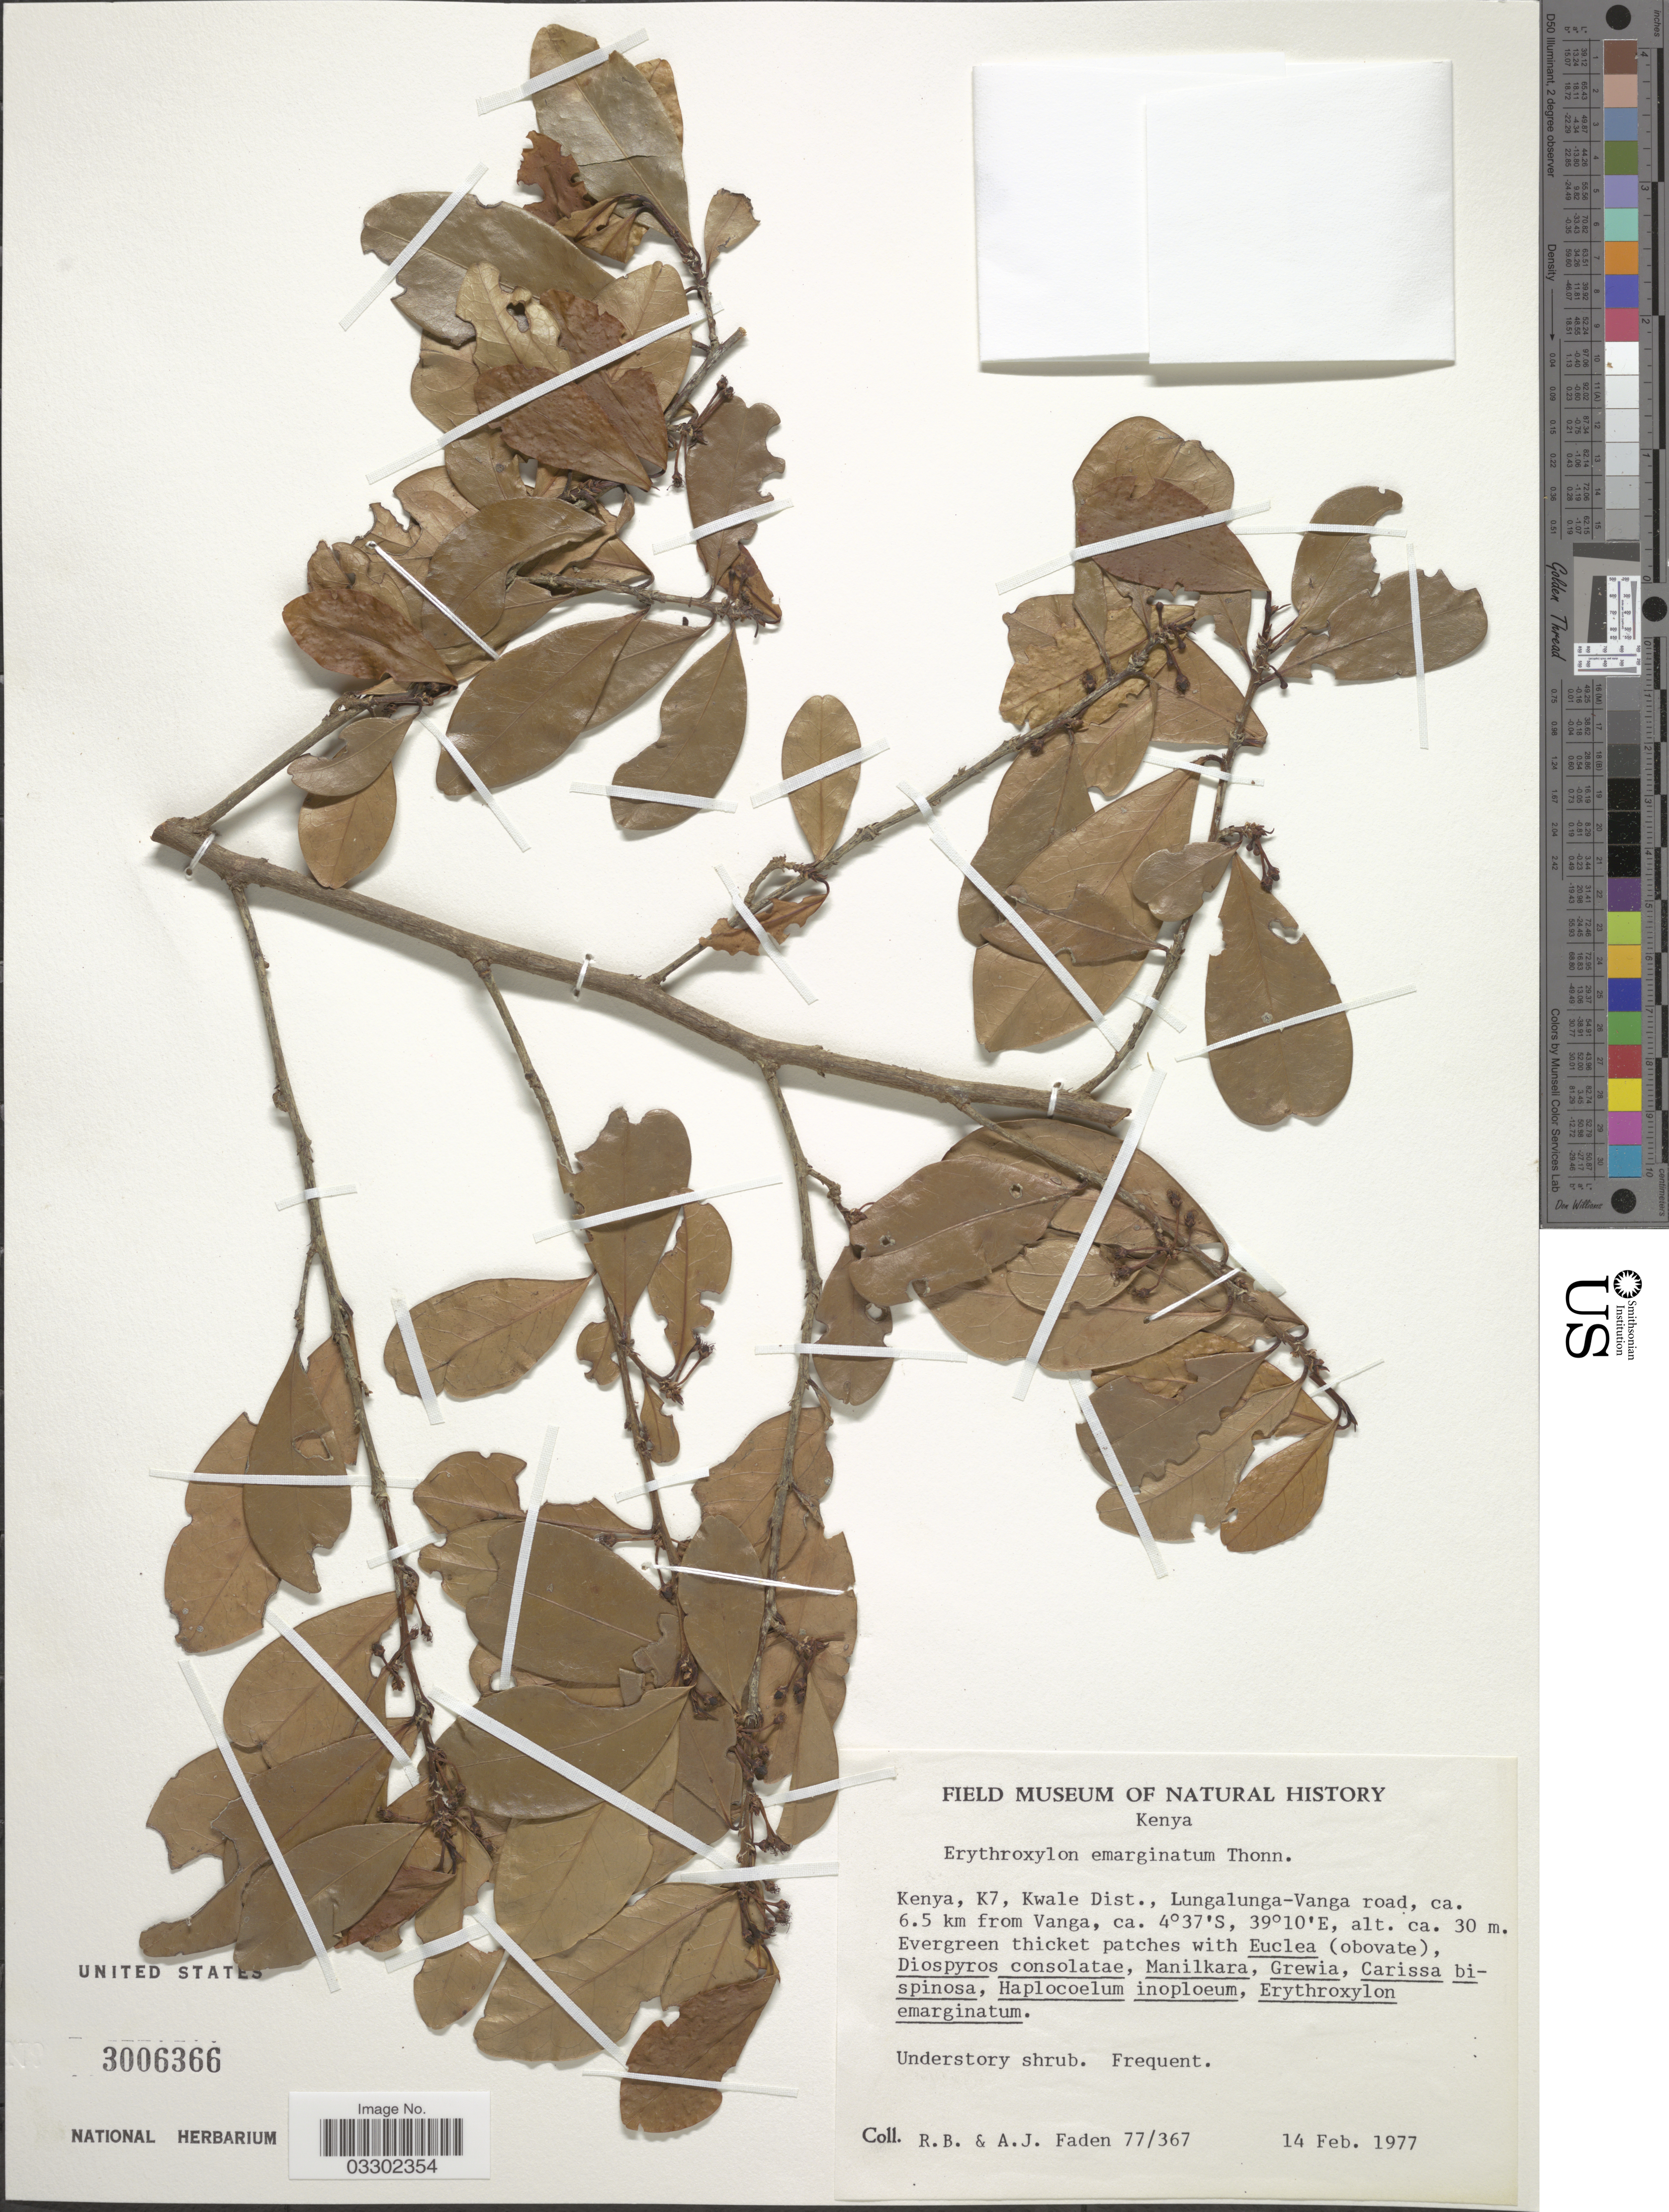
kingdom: Plantae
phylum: Tracheophyta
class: Magnoliopsida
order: Malpighiales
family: Erythroxylaceae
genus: Erythroxylum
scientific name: Erythroxylum emarginatum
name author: Thonn.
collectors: R. B. Faden & A. J. Faden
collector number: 77/367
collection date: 1977-02-14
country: Kenya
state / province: Kwale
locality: K7, Kwale Dist., Lungalunga-Vanga road, ca. 6.5 km from Vanga.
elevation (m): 30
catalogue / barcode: US 3006366